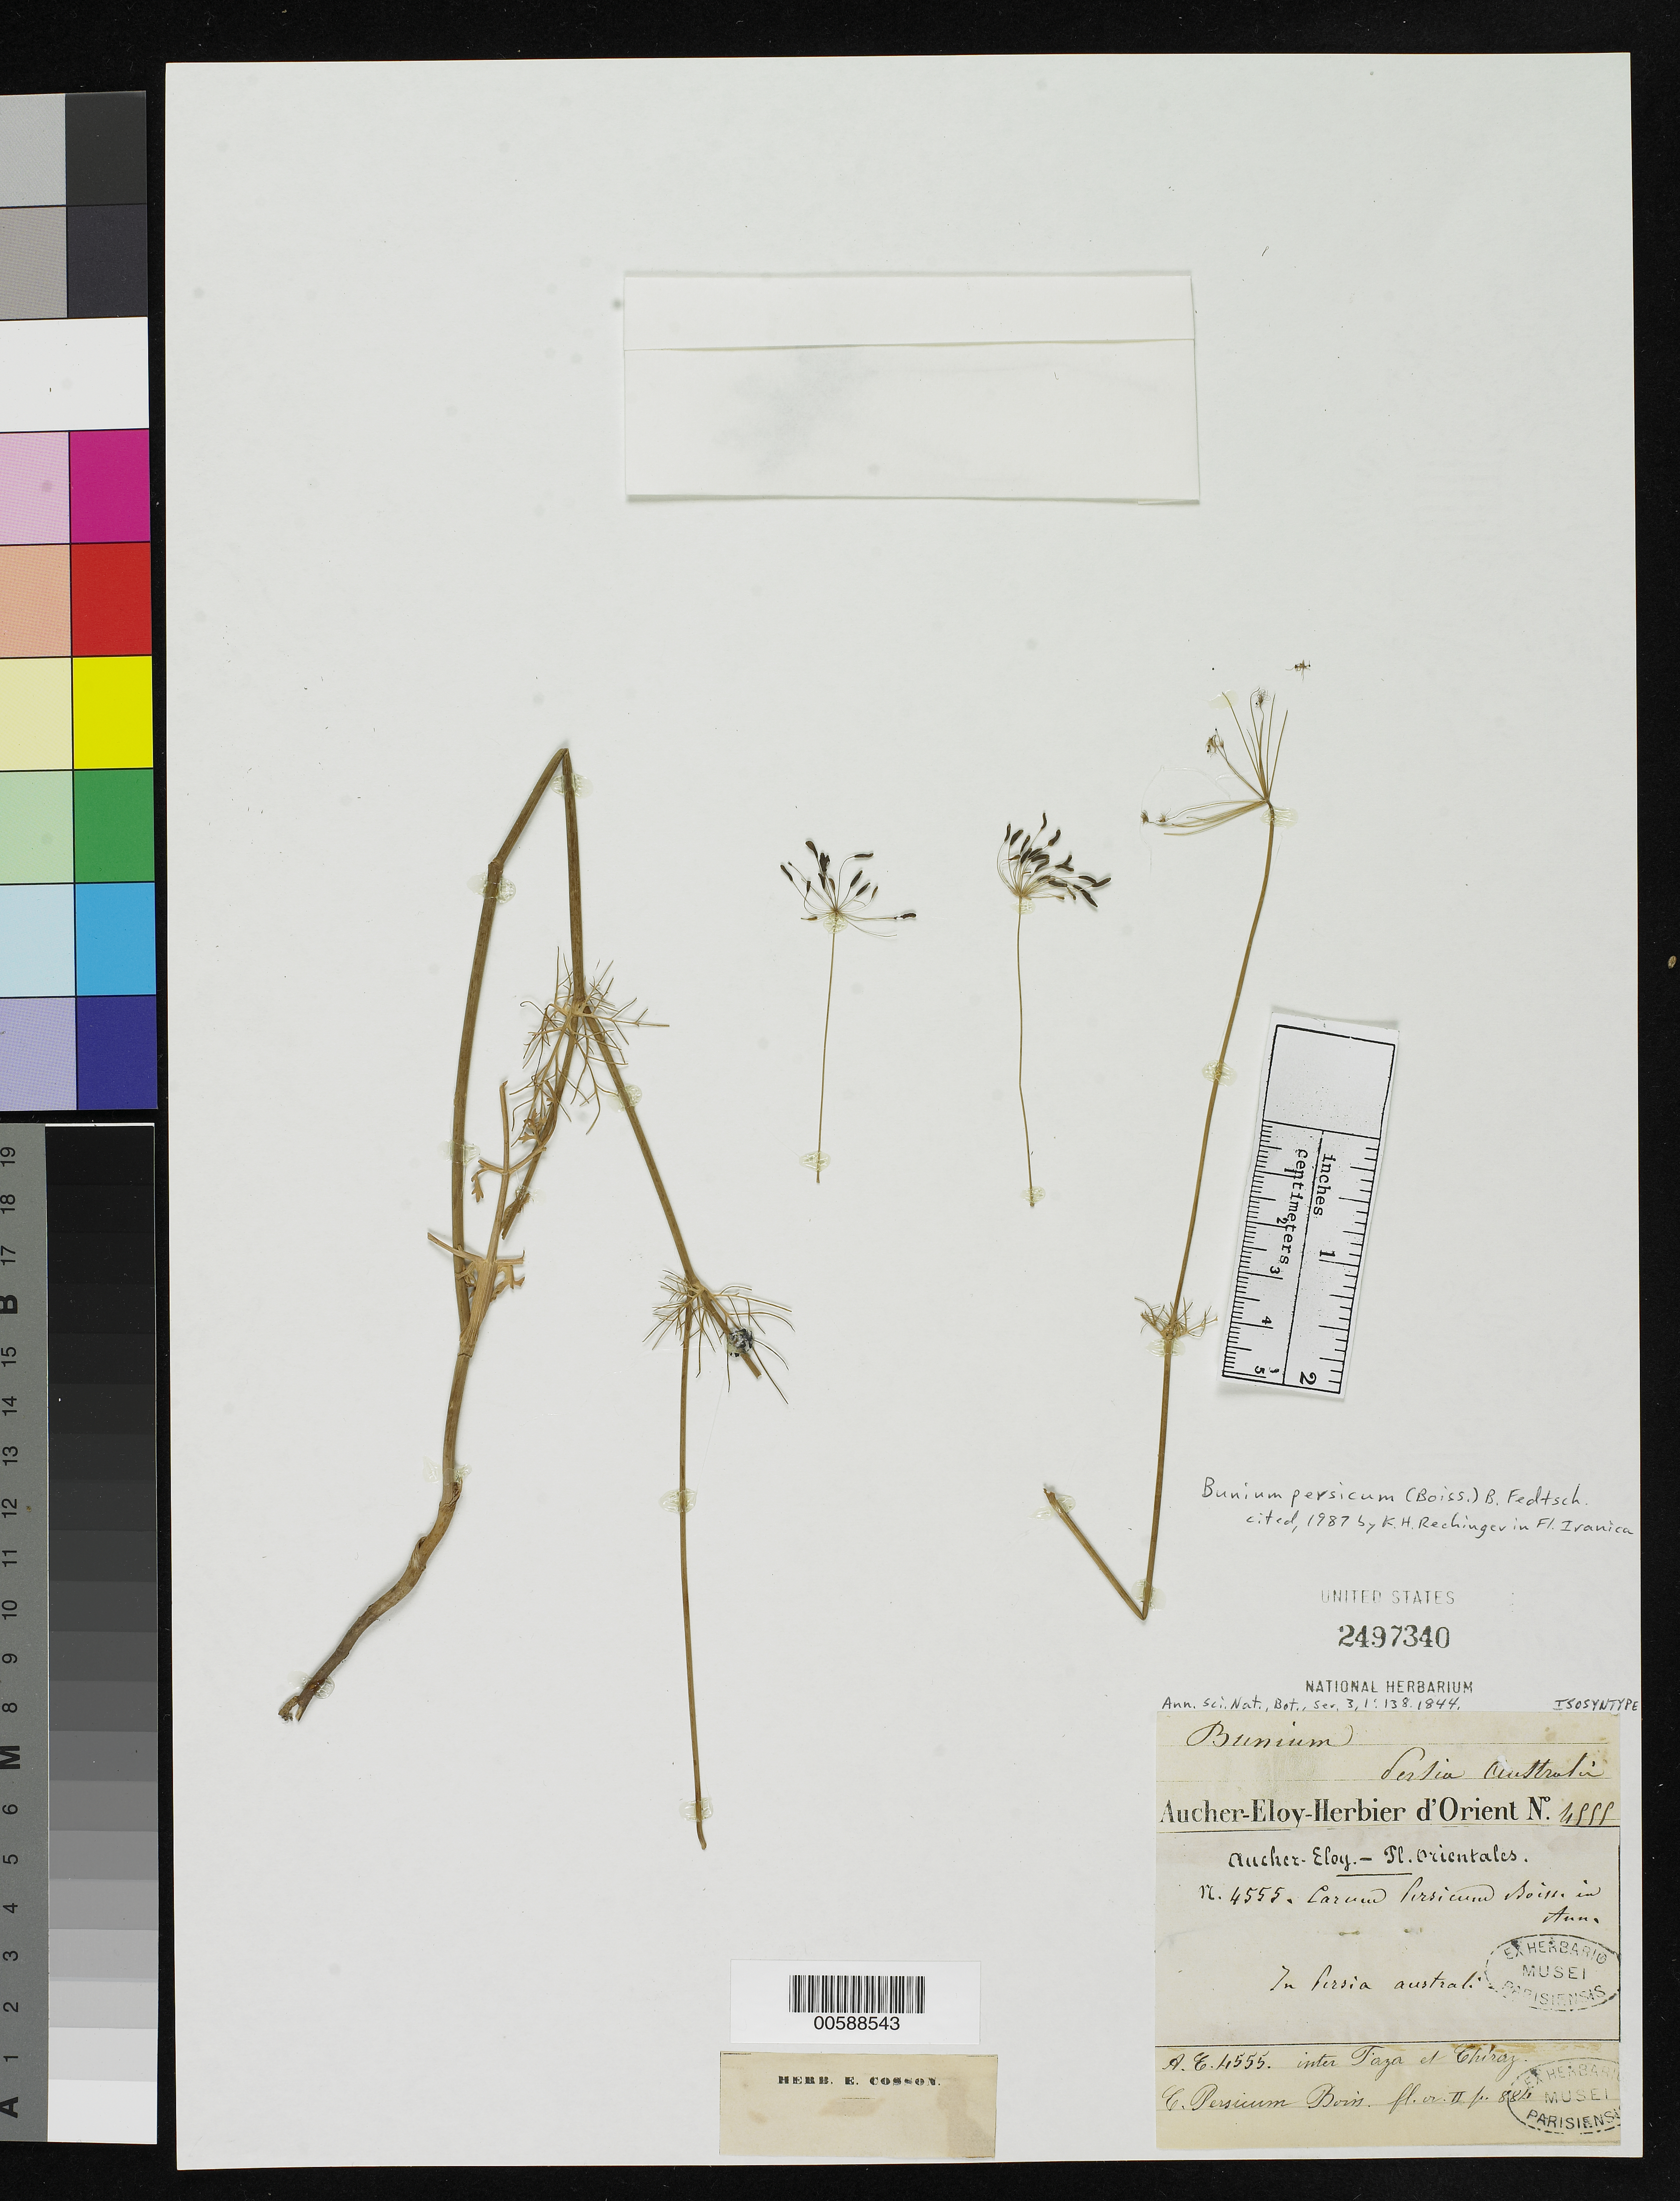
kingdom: Plantae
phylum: Tracheophyta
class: Magnoliopsida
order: Apiales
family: Apiaceae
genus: Carum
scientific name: Carum persicum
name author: Boiss.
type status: Isosyntype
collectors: P. Aucher-Éloy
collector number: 4555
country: Iran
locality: Persia Australi.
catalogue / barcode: US 2497340